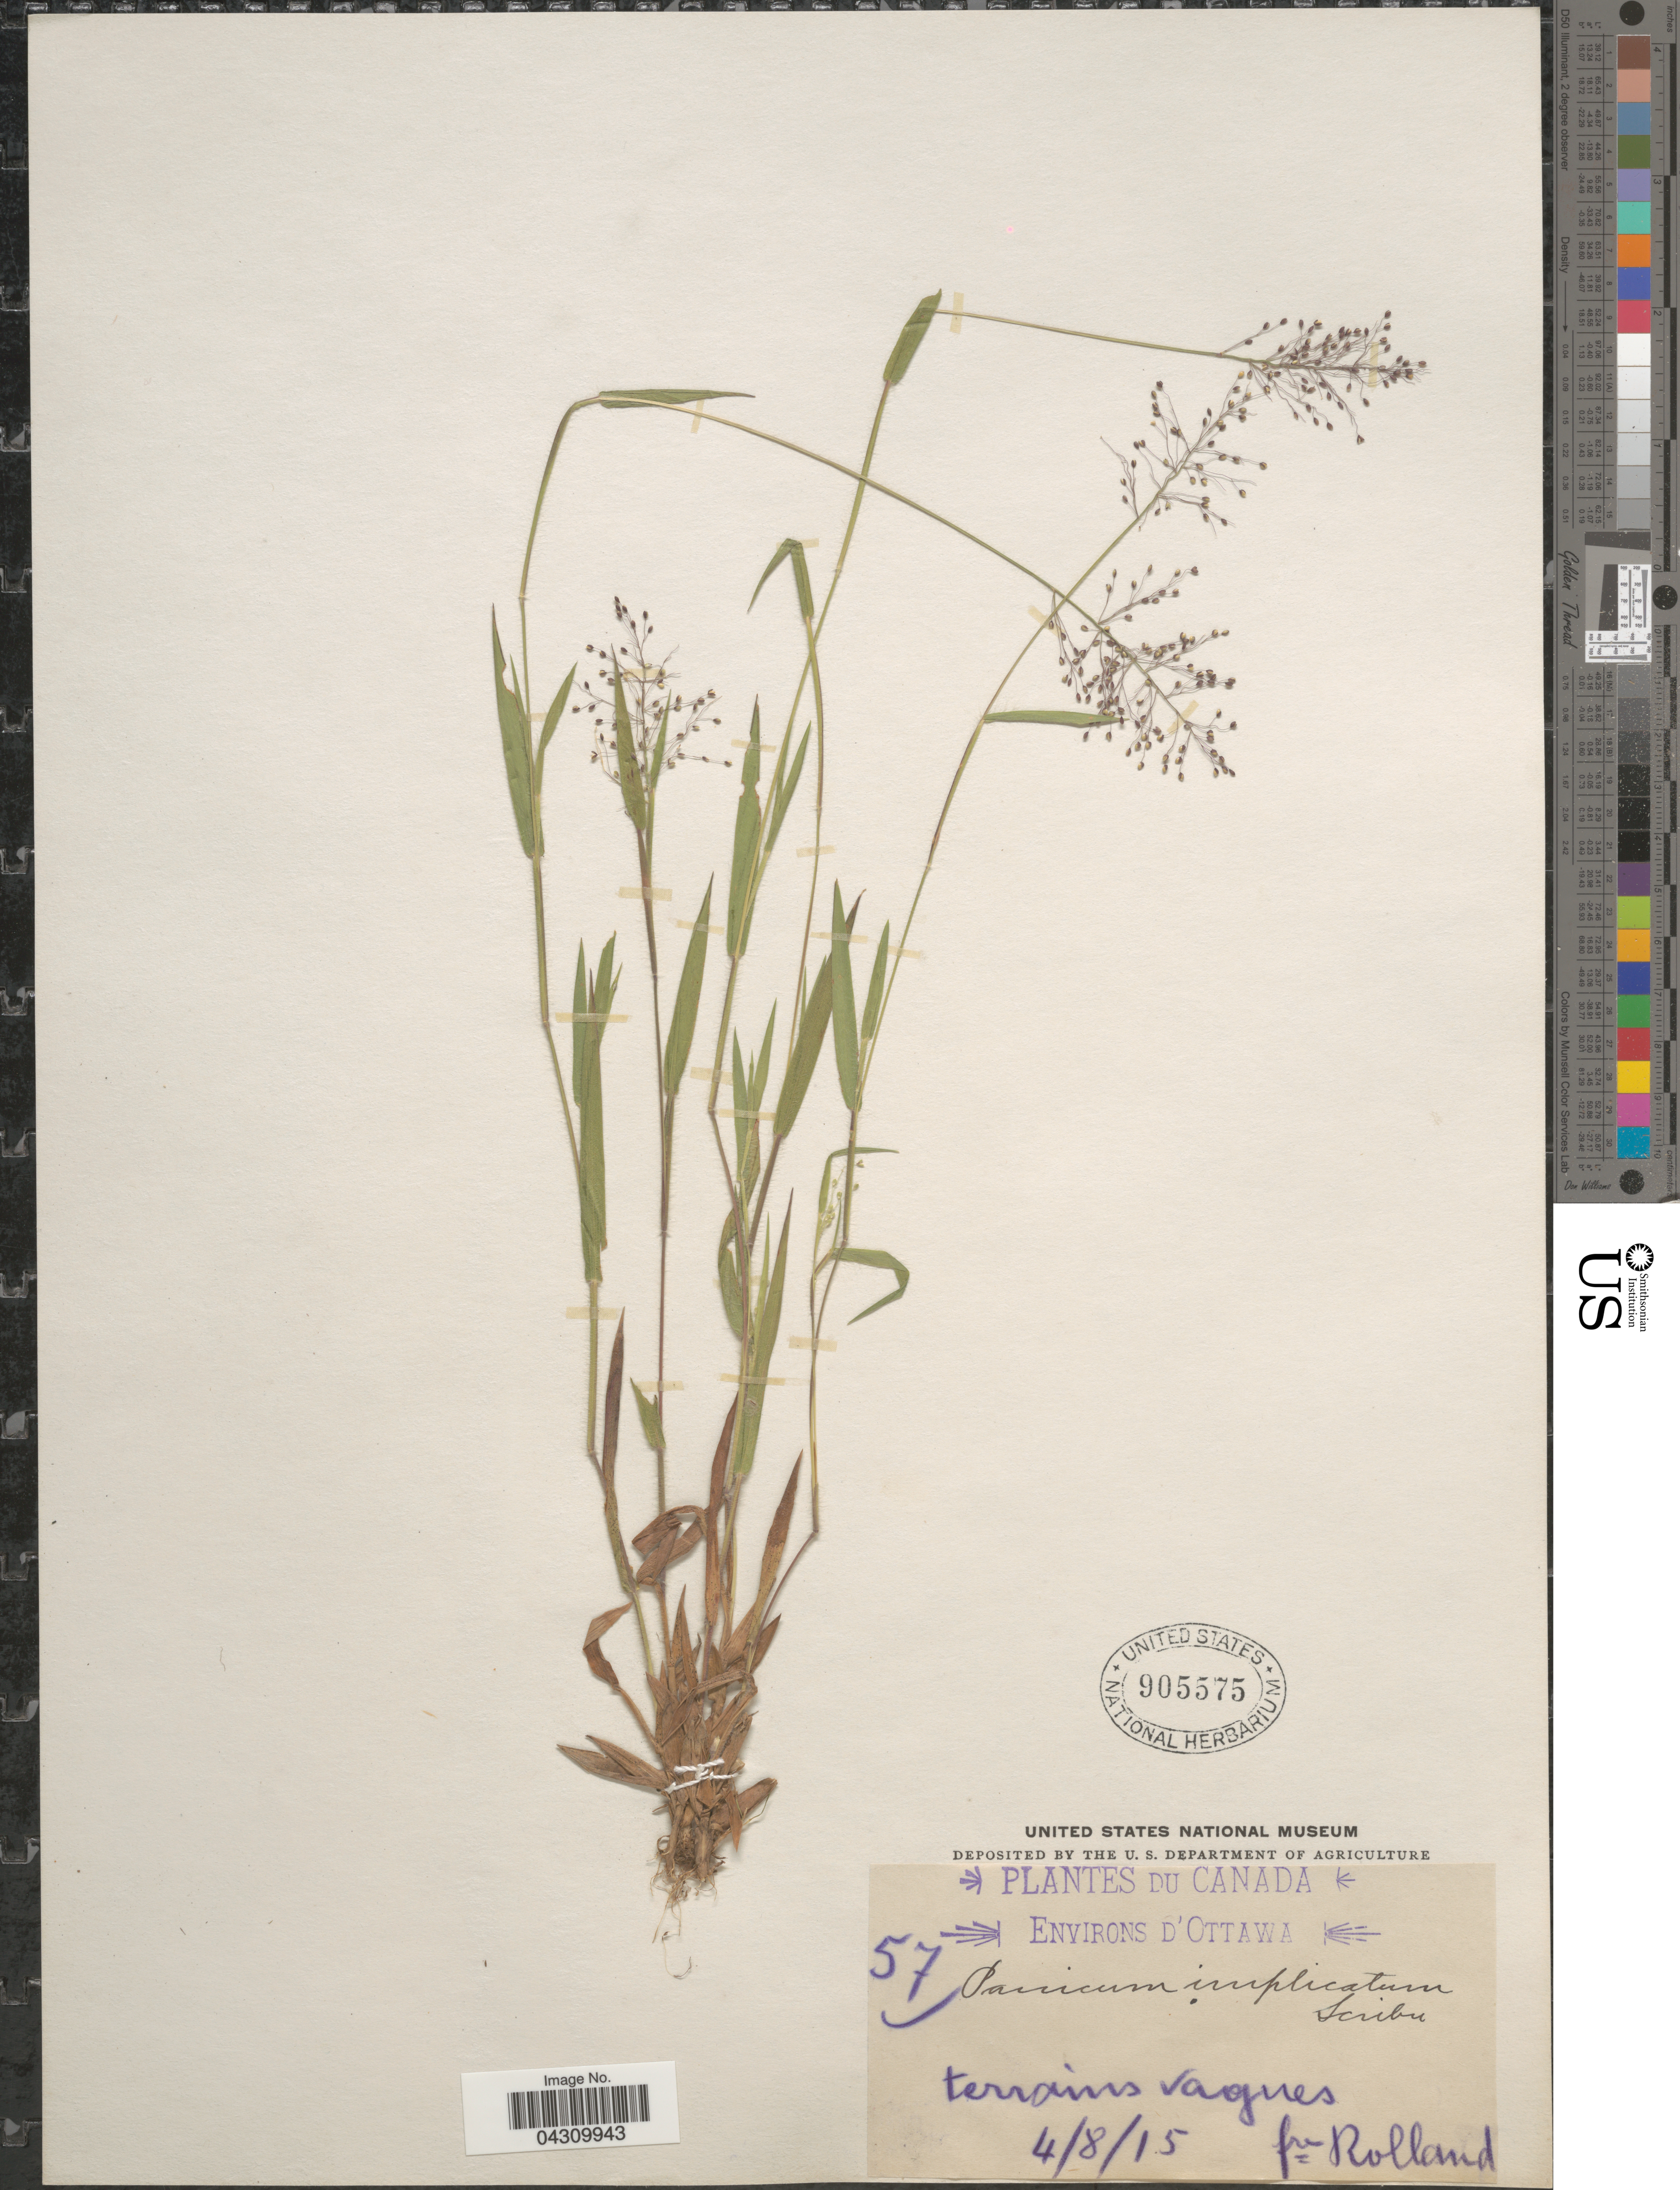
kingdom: Plantae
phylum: Tracheophyta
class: Liliopsida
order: Poales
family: Poaceae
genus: Dichanthelium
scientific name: Dichanthelium acuminatum var. acuminatum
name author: (Sw.) Gould & C.A. Clark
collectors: B. Rolland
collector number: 57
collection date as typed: Transcribed d/m/y: 4/8/15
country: Canada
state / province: Ontario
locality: Environs d'Ottawa. Terrains Vagnes.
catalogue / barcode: US 905575